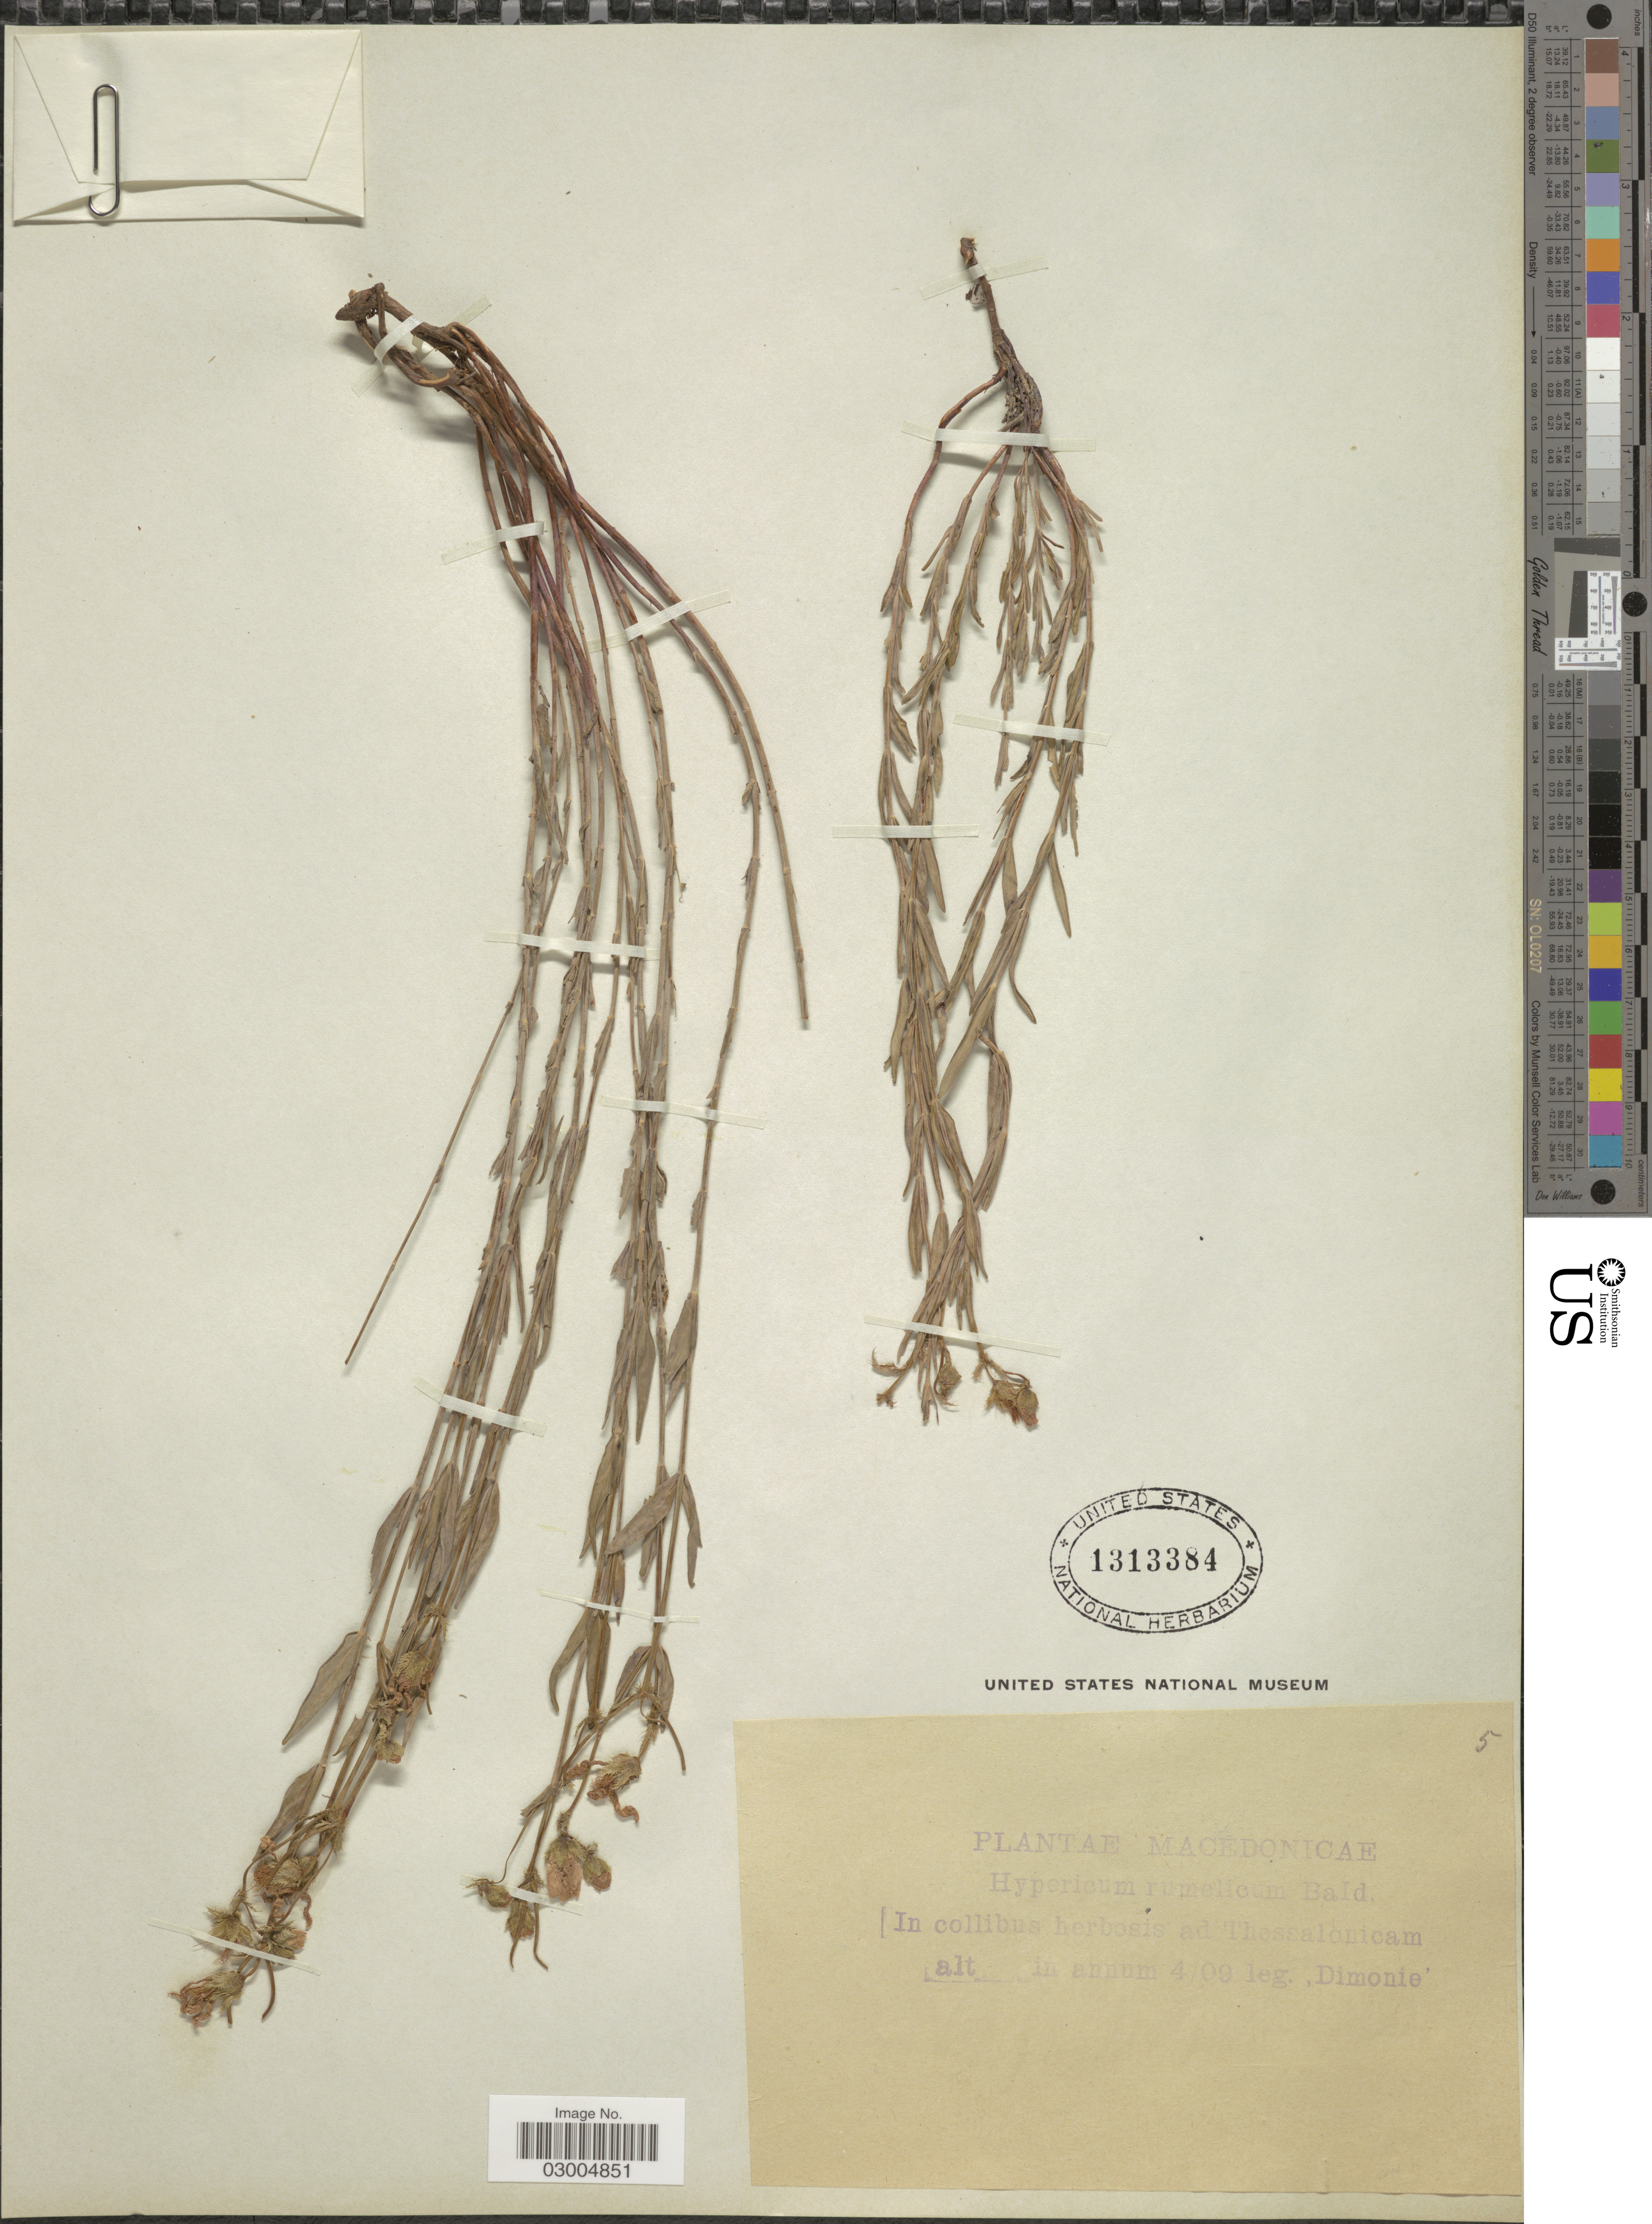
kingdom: Plantae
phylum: Tracheophyta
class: Magnoliopsida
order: Malpighiales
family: Hypericaceae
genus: Hypericum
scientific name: Hypericum rumeliacum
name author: Boiss.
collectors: -. Dimonie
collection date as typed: Transcribed d/m/y: /4/9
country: North Macedonia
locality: In collibus herbosis ad Thessalonicam.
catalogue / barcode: US 1313384